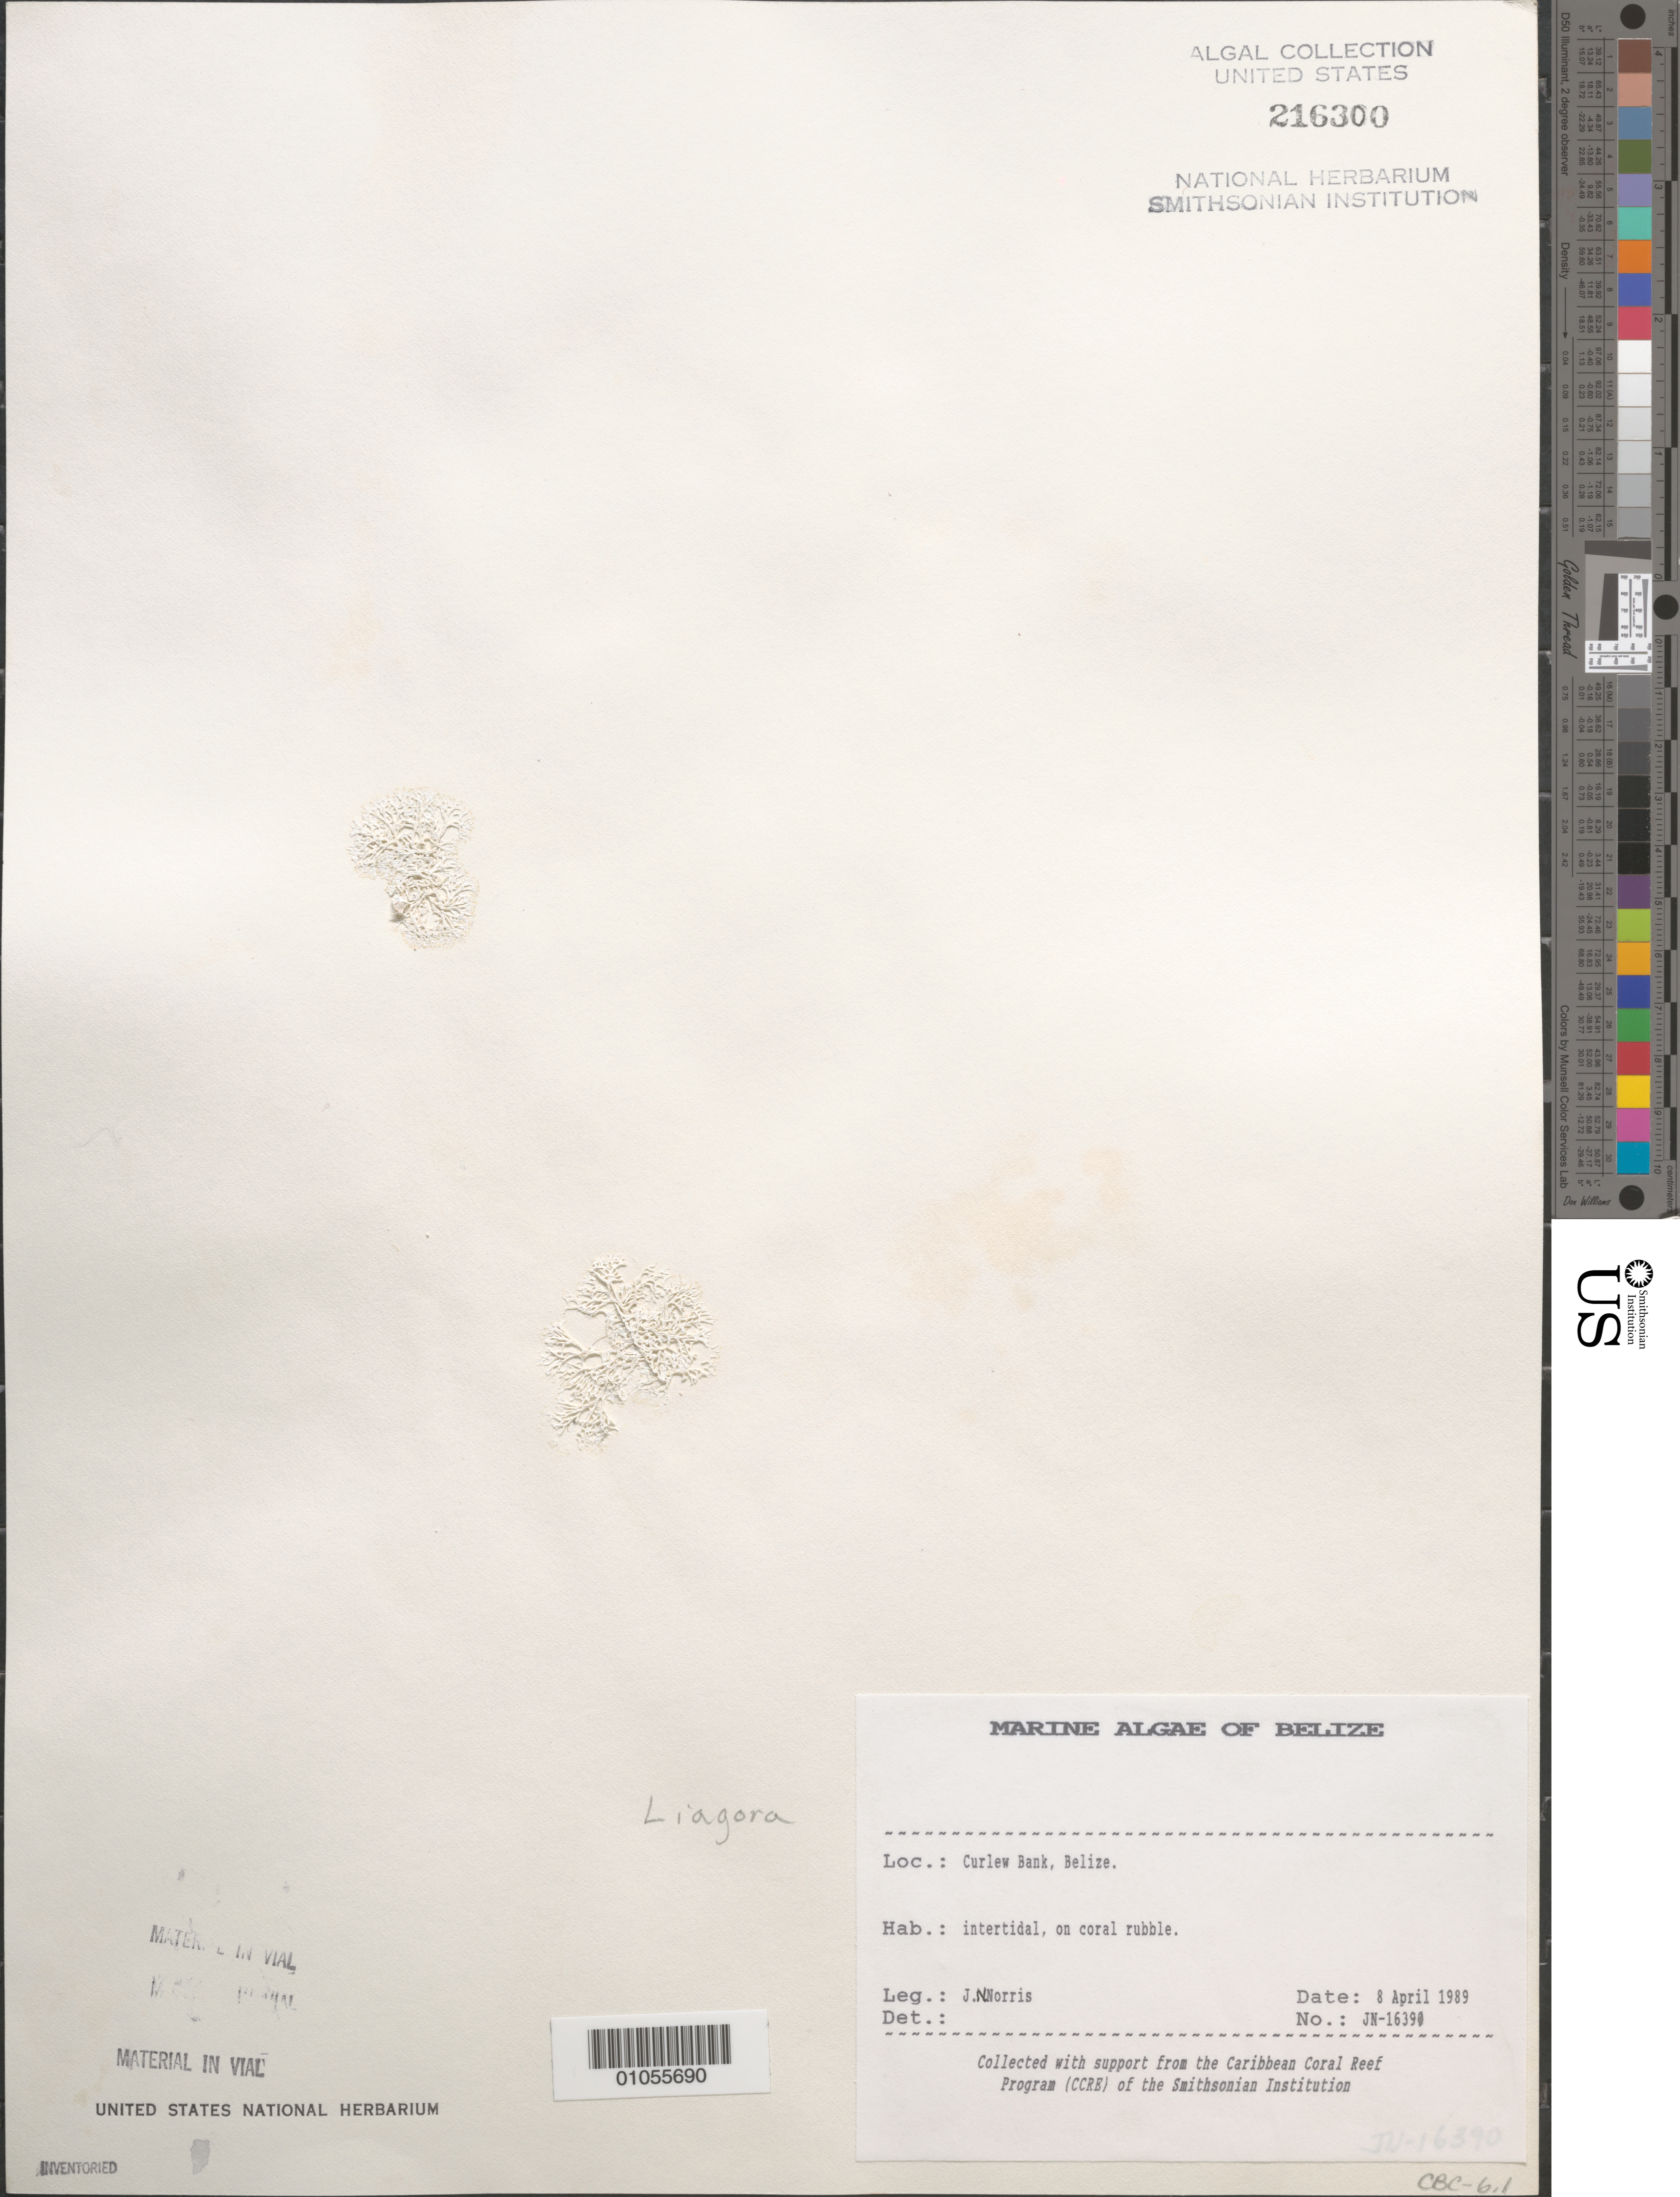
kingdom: Plantae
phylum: Rhodophyta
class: Florideophyceae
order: Nemaliales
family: Liagoraceae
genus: Liagora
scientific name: Liagora sp.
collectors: J. N. Norris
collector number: JN-16390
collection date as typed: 08 Apr 1989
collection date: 1989-04-08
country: Belize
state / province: Stann Creek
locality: Curlew Bank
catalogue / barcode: US 216300